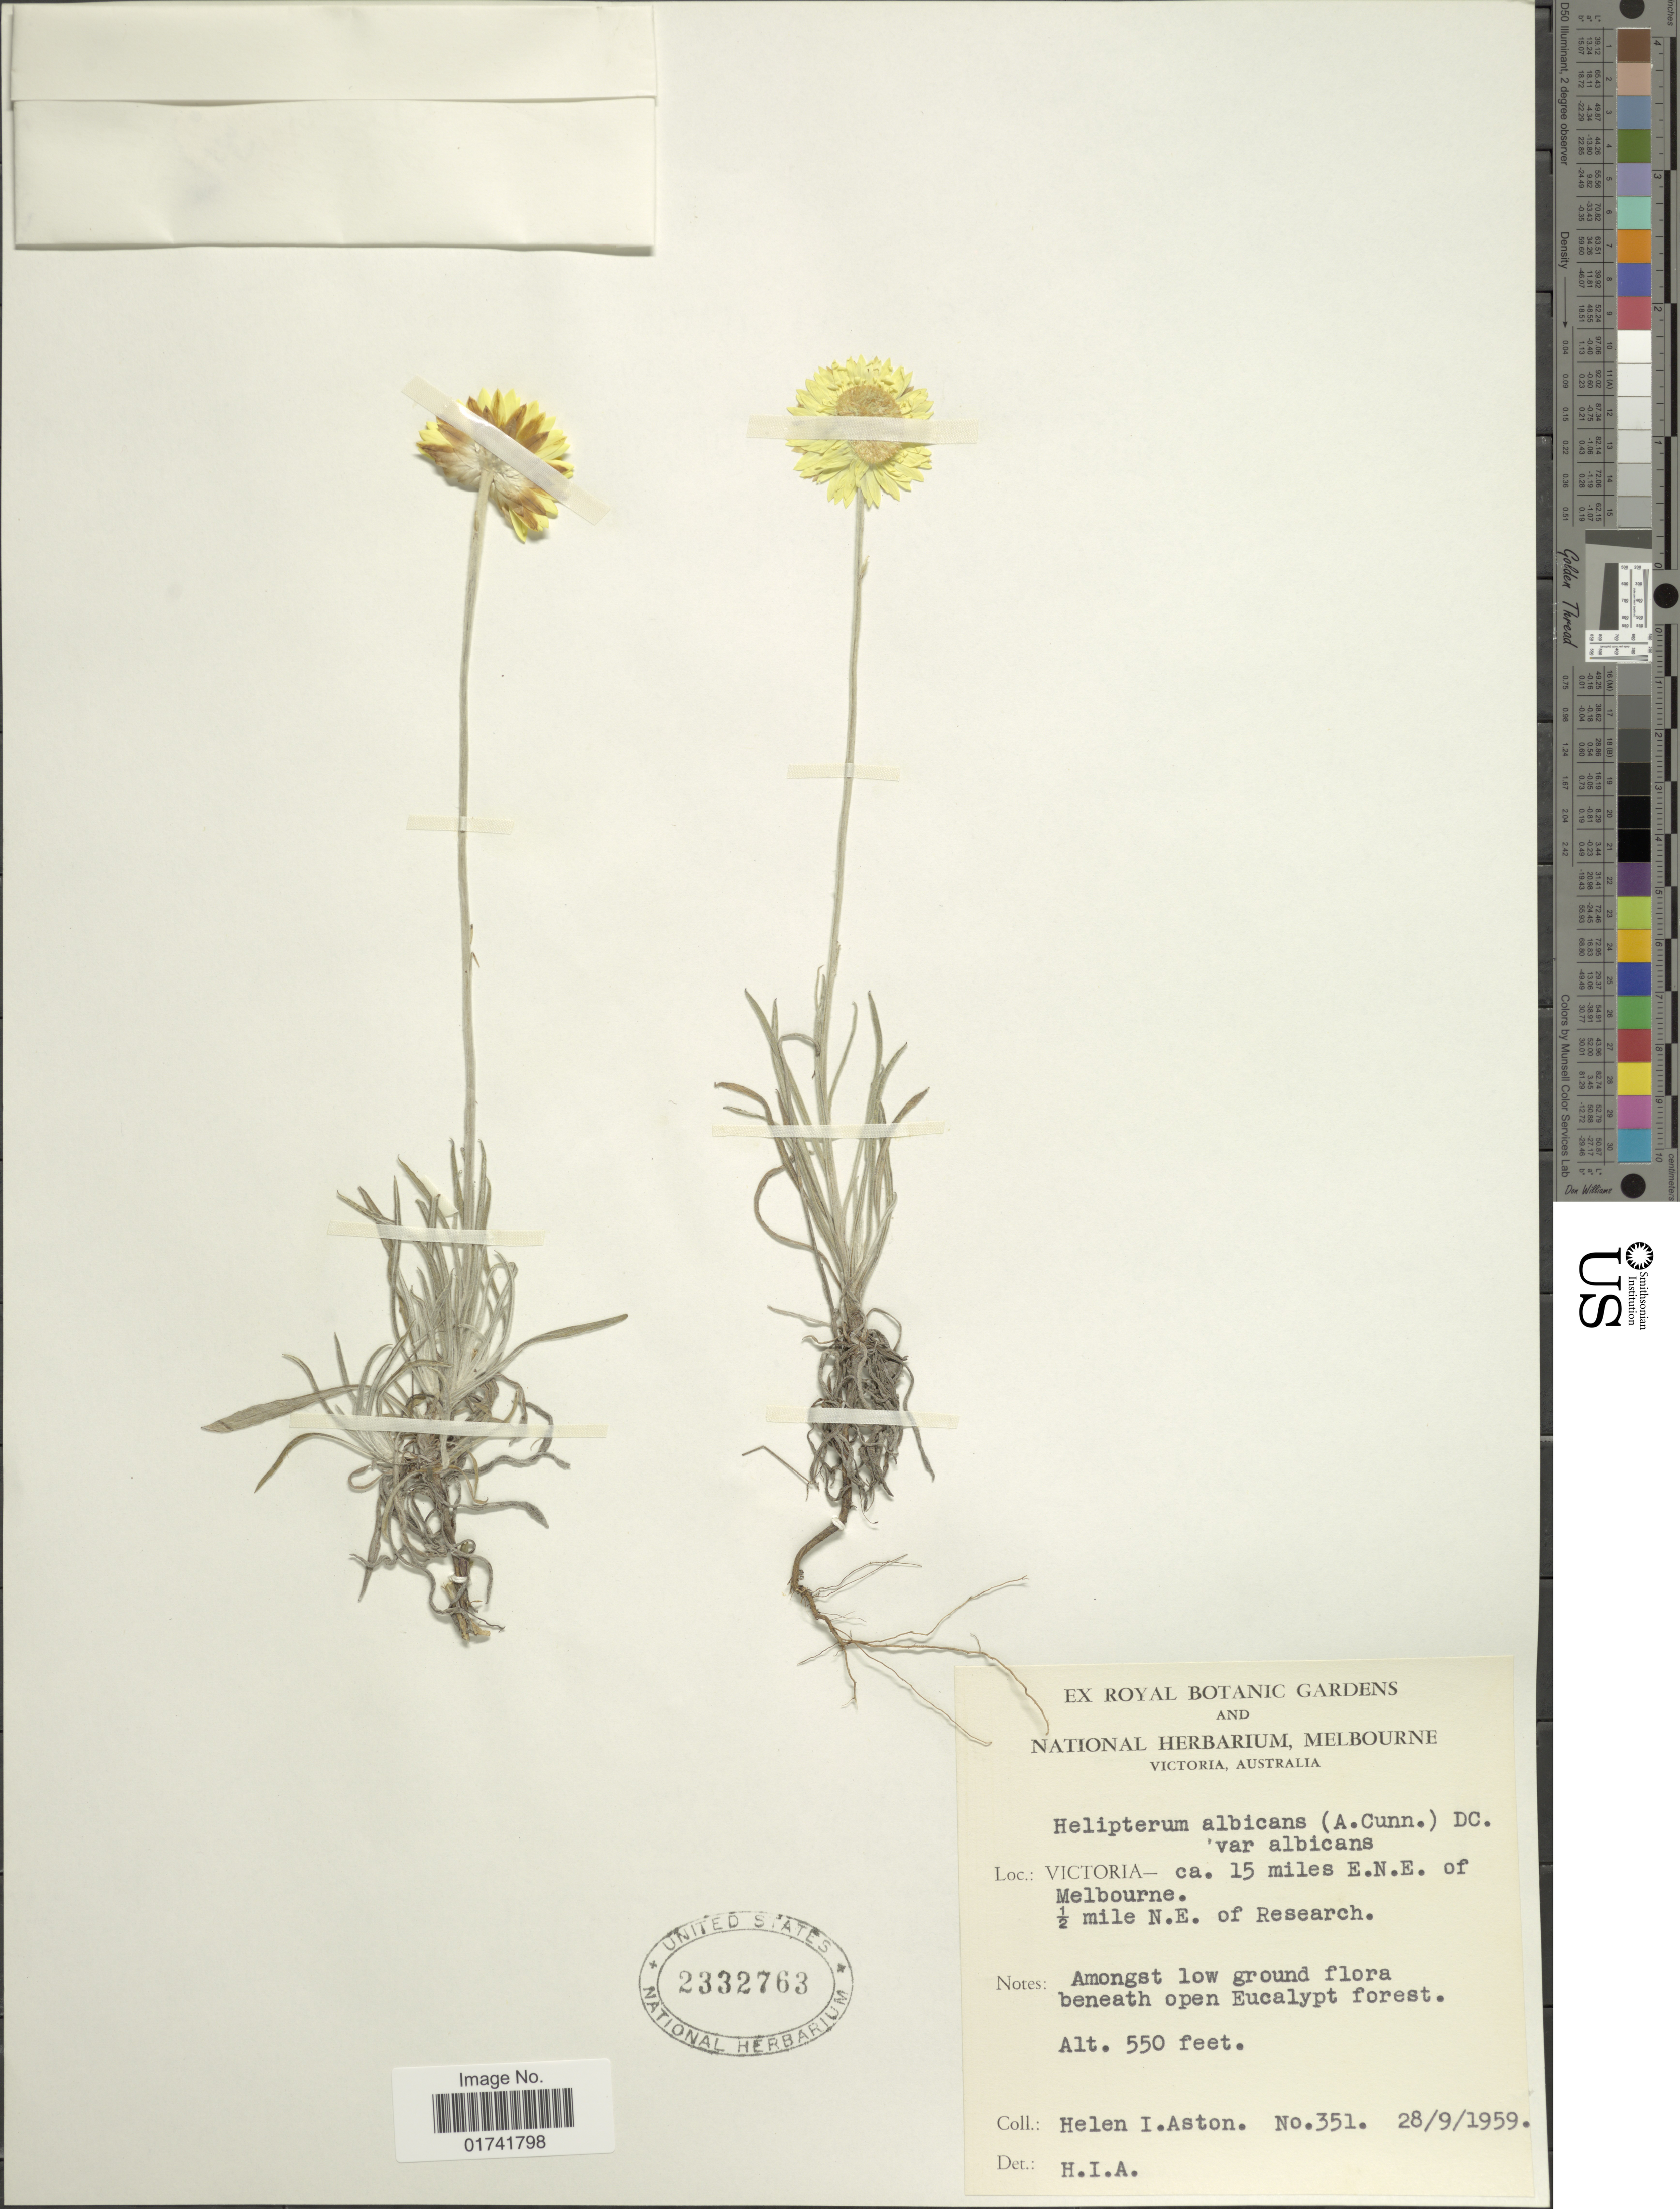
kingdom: Plantae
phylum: Tracheophyta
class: Magnoliopsida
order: Asterales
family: Asteraceae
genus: Leucochrysum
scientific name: Leucochrysum albicans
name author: (A. Cunn.) Paul G. Wilson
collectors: H. I. Aston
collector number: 351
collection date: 1959-09-28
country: Australia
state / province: Victoria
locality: Victoria-ca. 15 miles E.N.E. of Melbourne, 1/2 mile N.E. of Research.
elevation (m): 168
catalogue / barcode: US 2332763